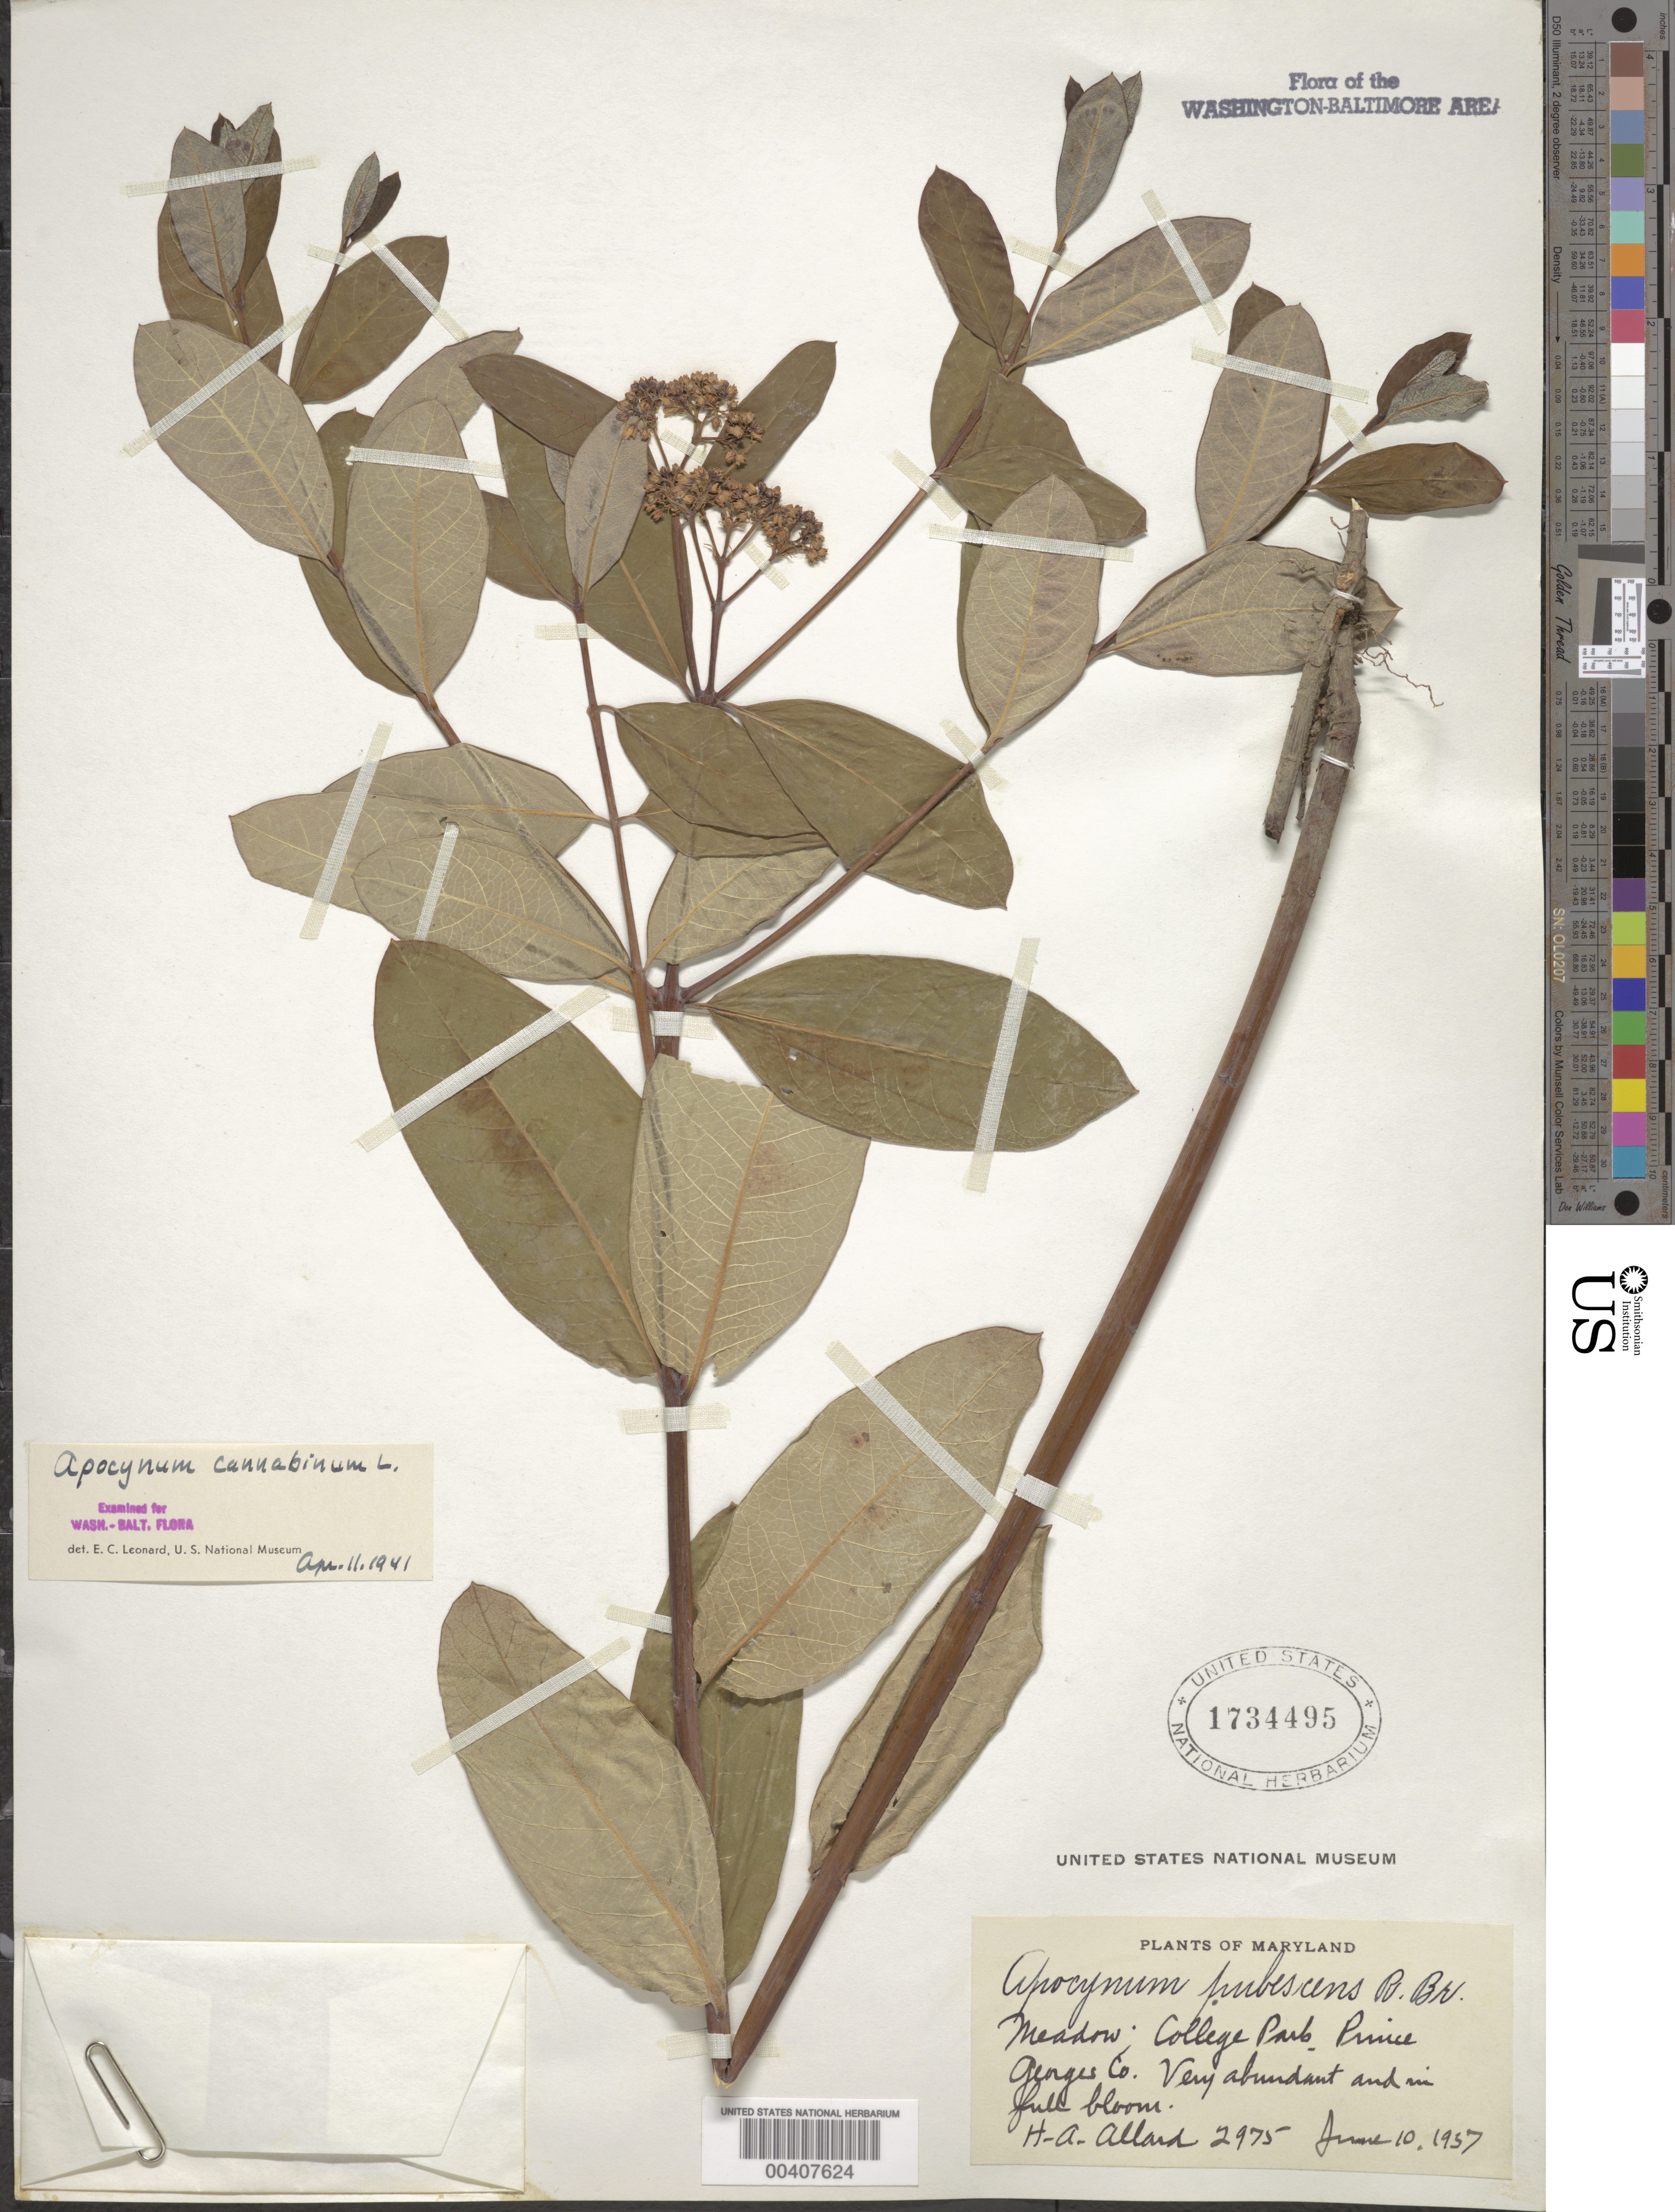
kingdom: Plantae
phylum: Tracheophyta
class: Magnoliopsida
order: Gentianales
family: Apocynaceae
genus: Apocynum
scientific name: Apocynum cannabinum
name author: L.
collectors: H. A. Allard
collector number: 2975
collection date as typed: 10 Jun 1957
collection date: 1957-06-10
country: United States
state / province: Maryland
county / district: Prince George's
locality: College Park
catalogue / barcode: US 1734495